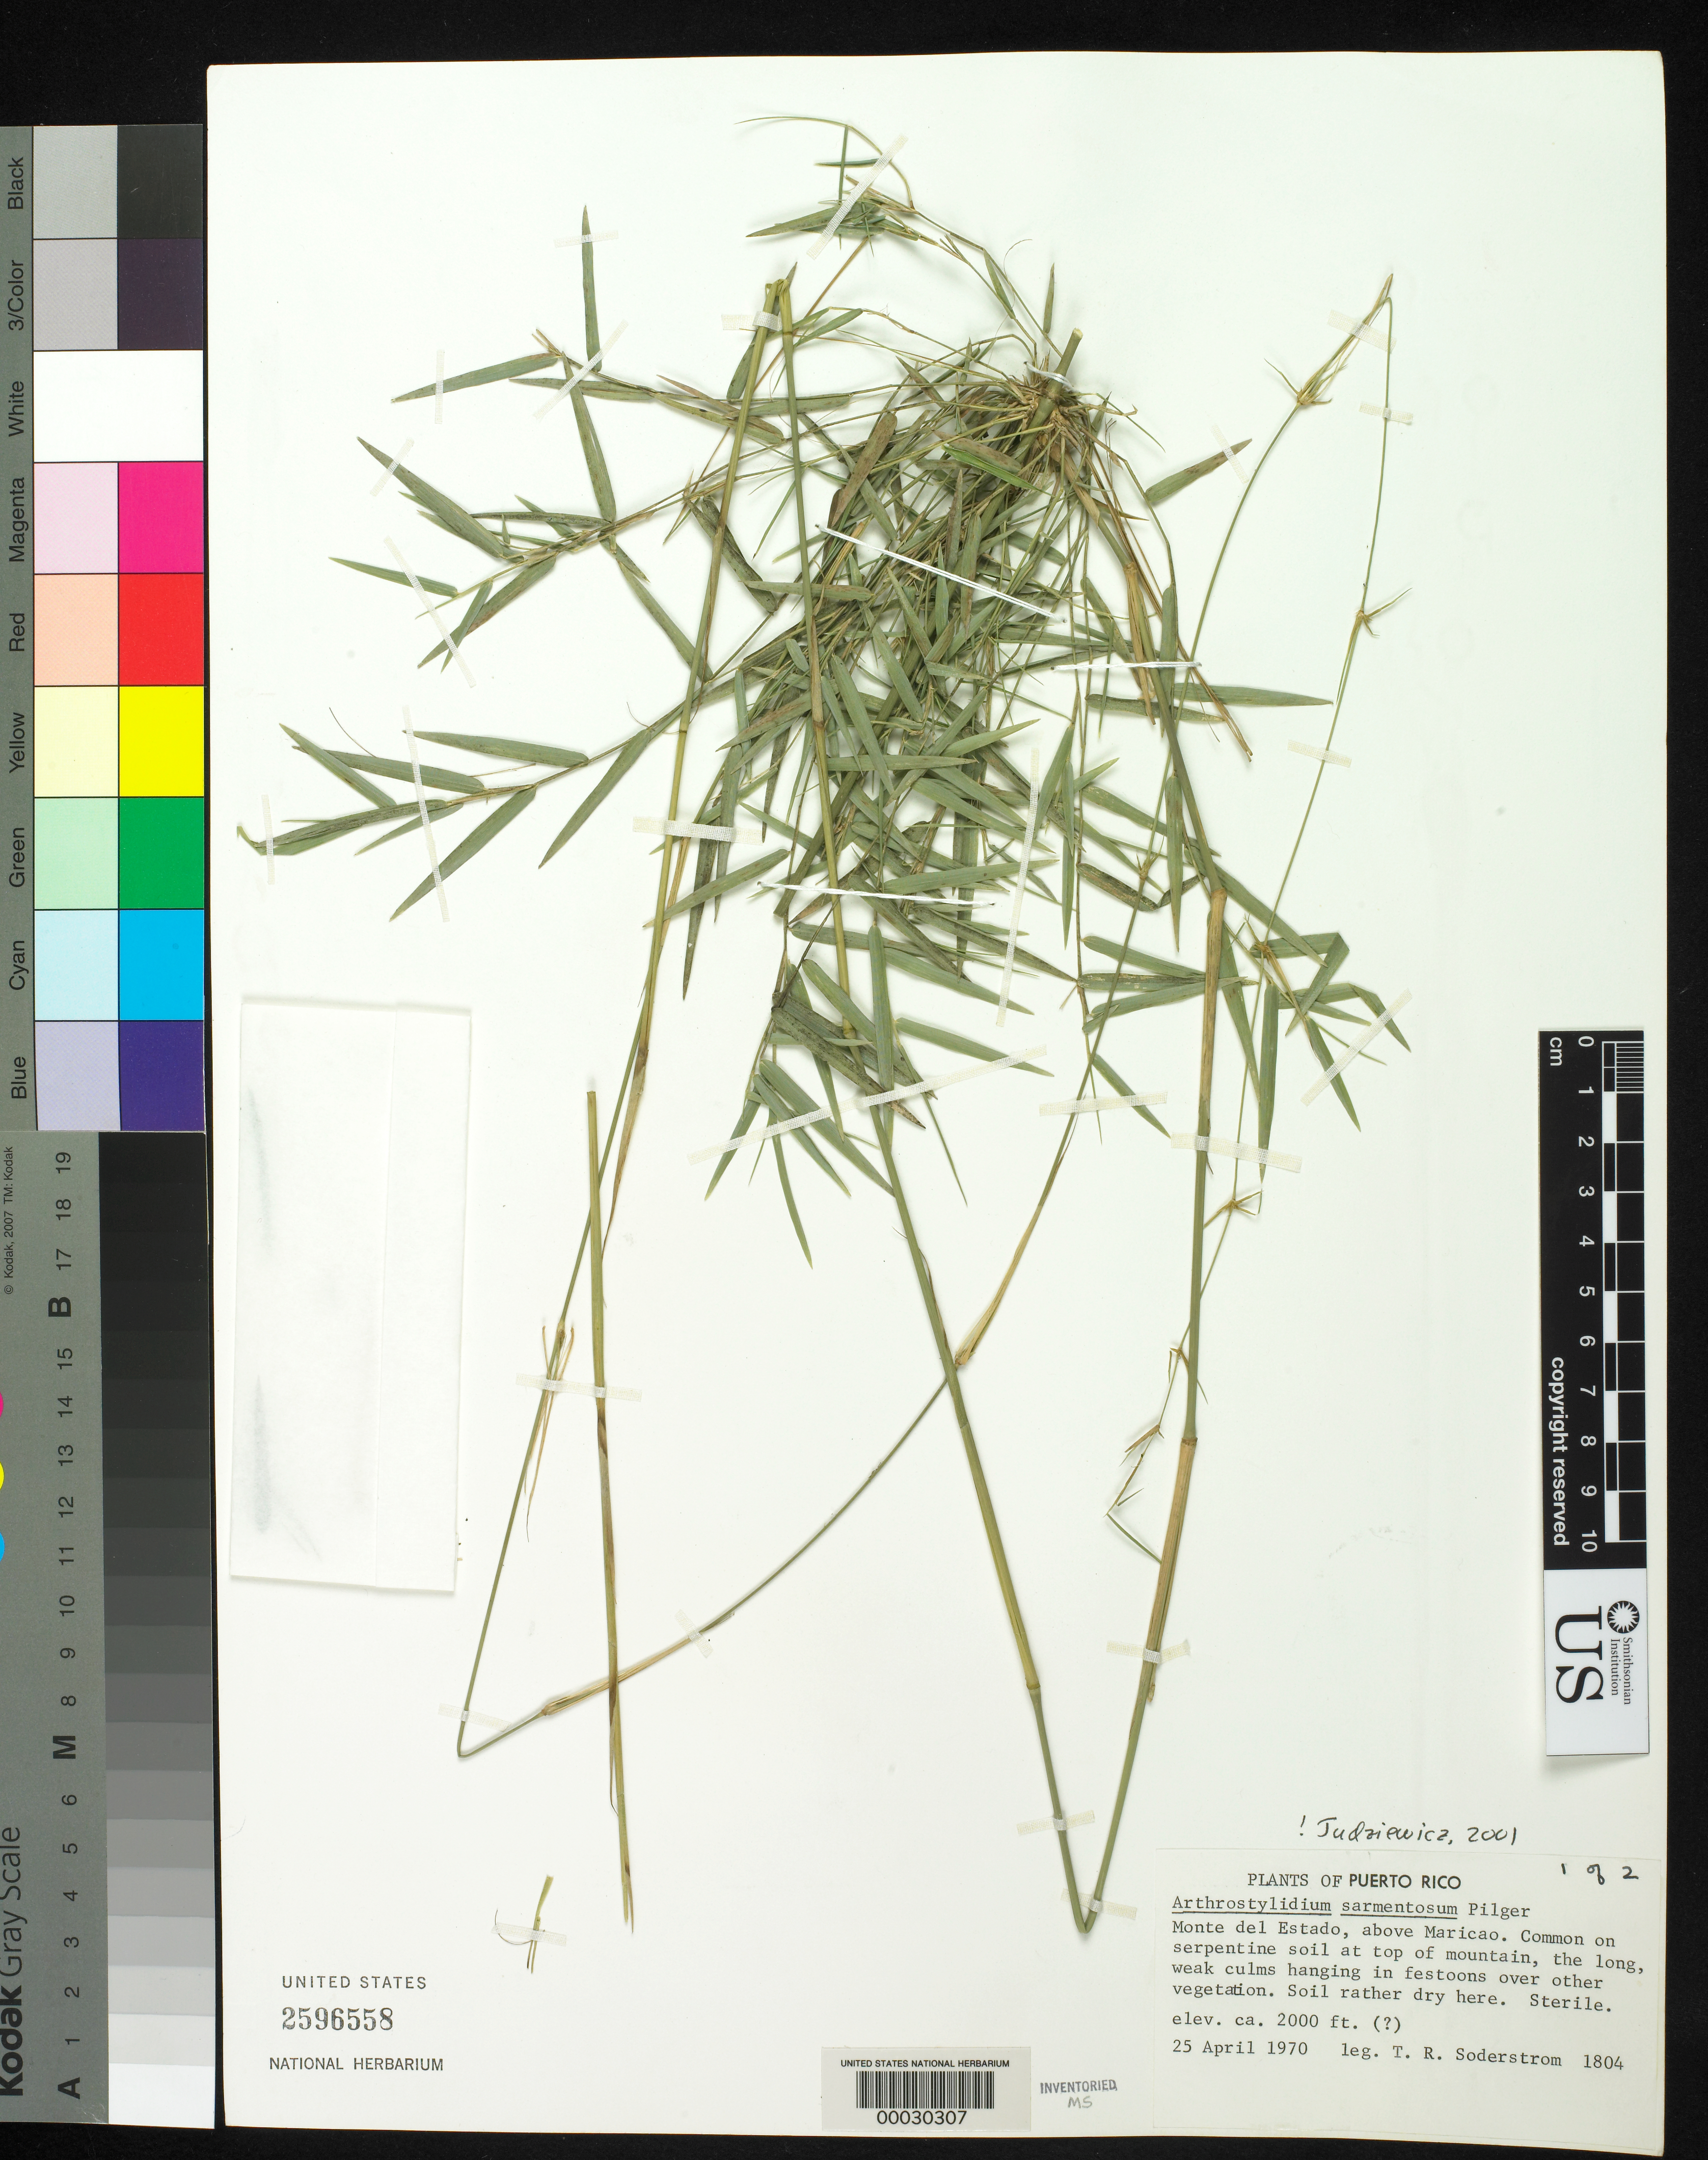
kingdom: Plantae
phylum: Tracheophyta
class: Liliopsida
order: Poales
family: Poaceae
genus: Arthrostylidium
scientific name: Arthrostylidium sarmentosum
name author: Pilg. in Urb.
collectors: T. R. Soderstrom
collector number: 1804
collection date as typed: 25 Apr 1970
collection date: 1970-04-25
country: Puerto Rico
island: Greater Antilles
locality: Monte del estado, maricao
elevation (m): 610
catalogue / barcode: US 2596558